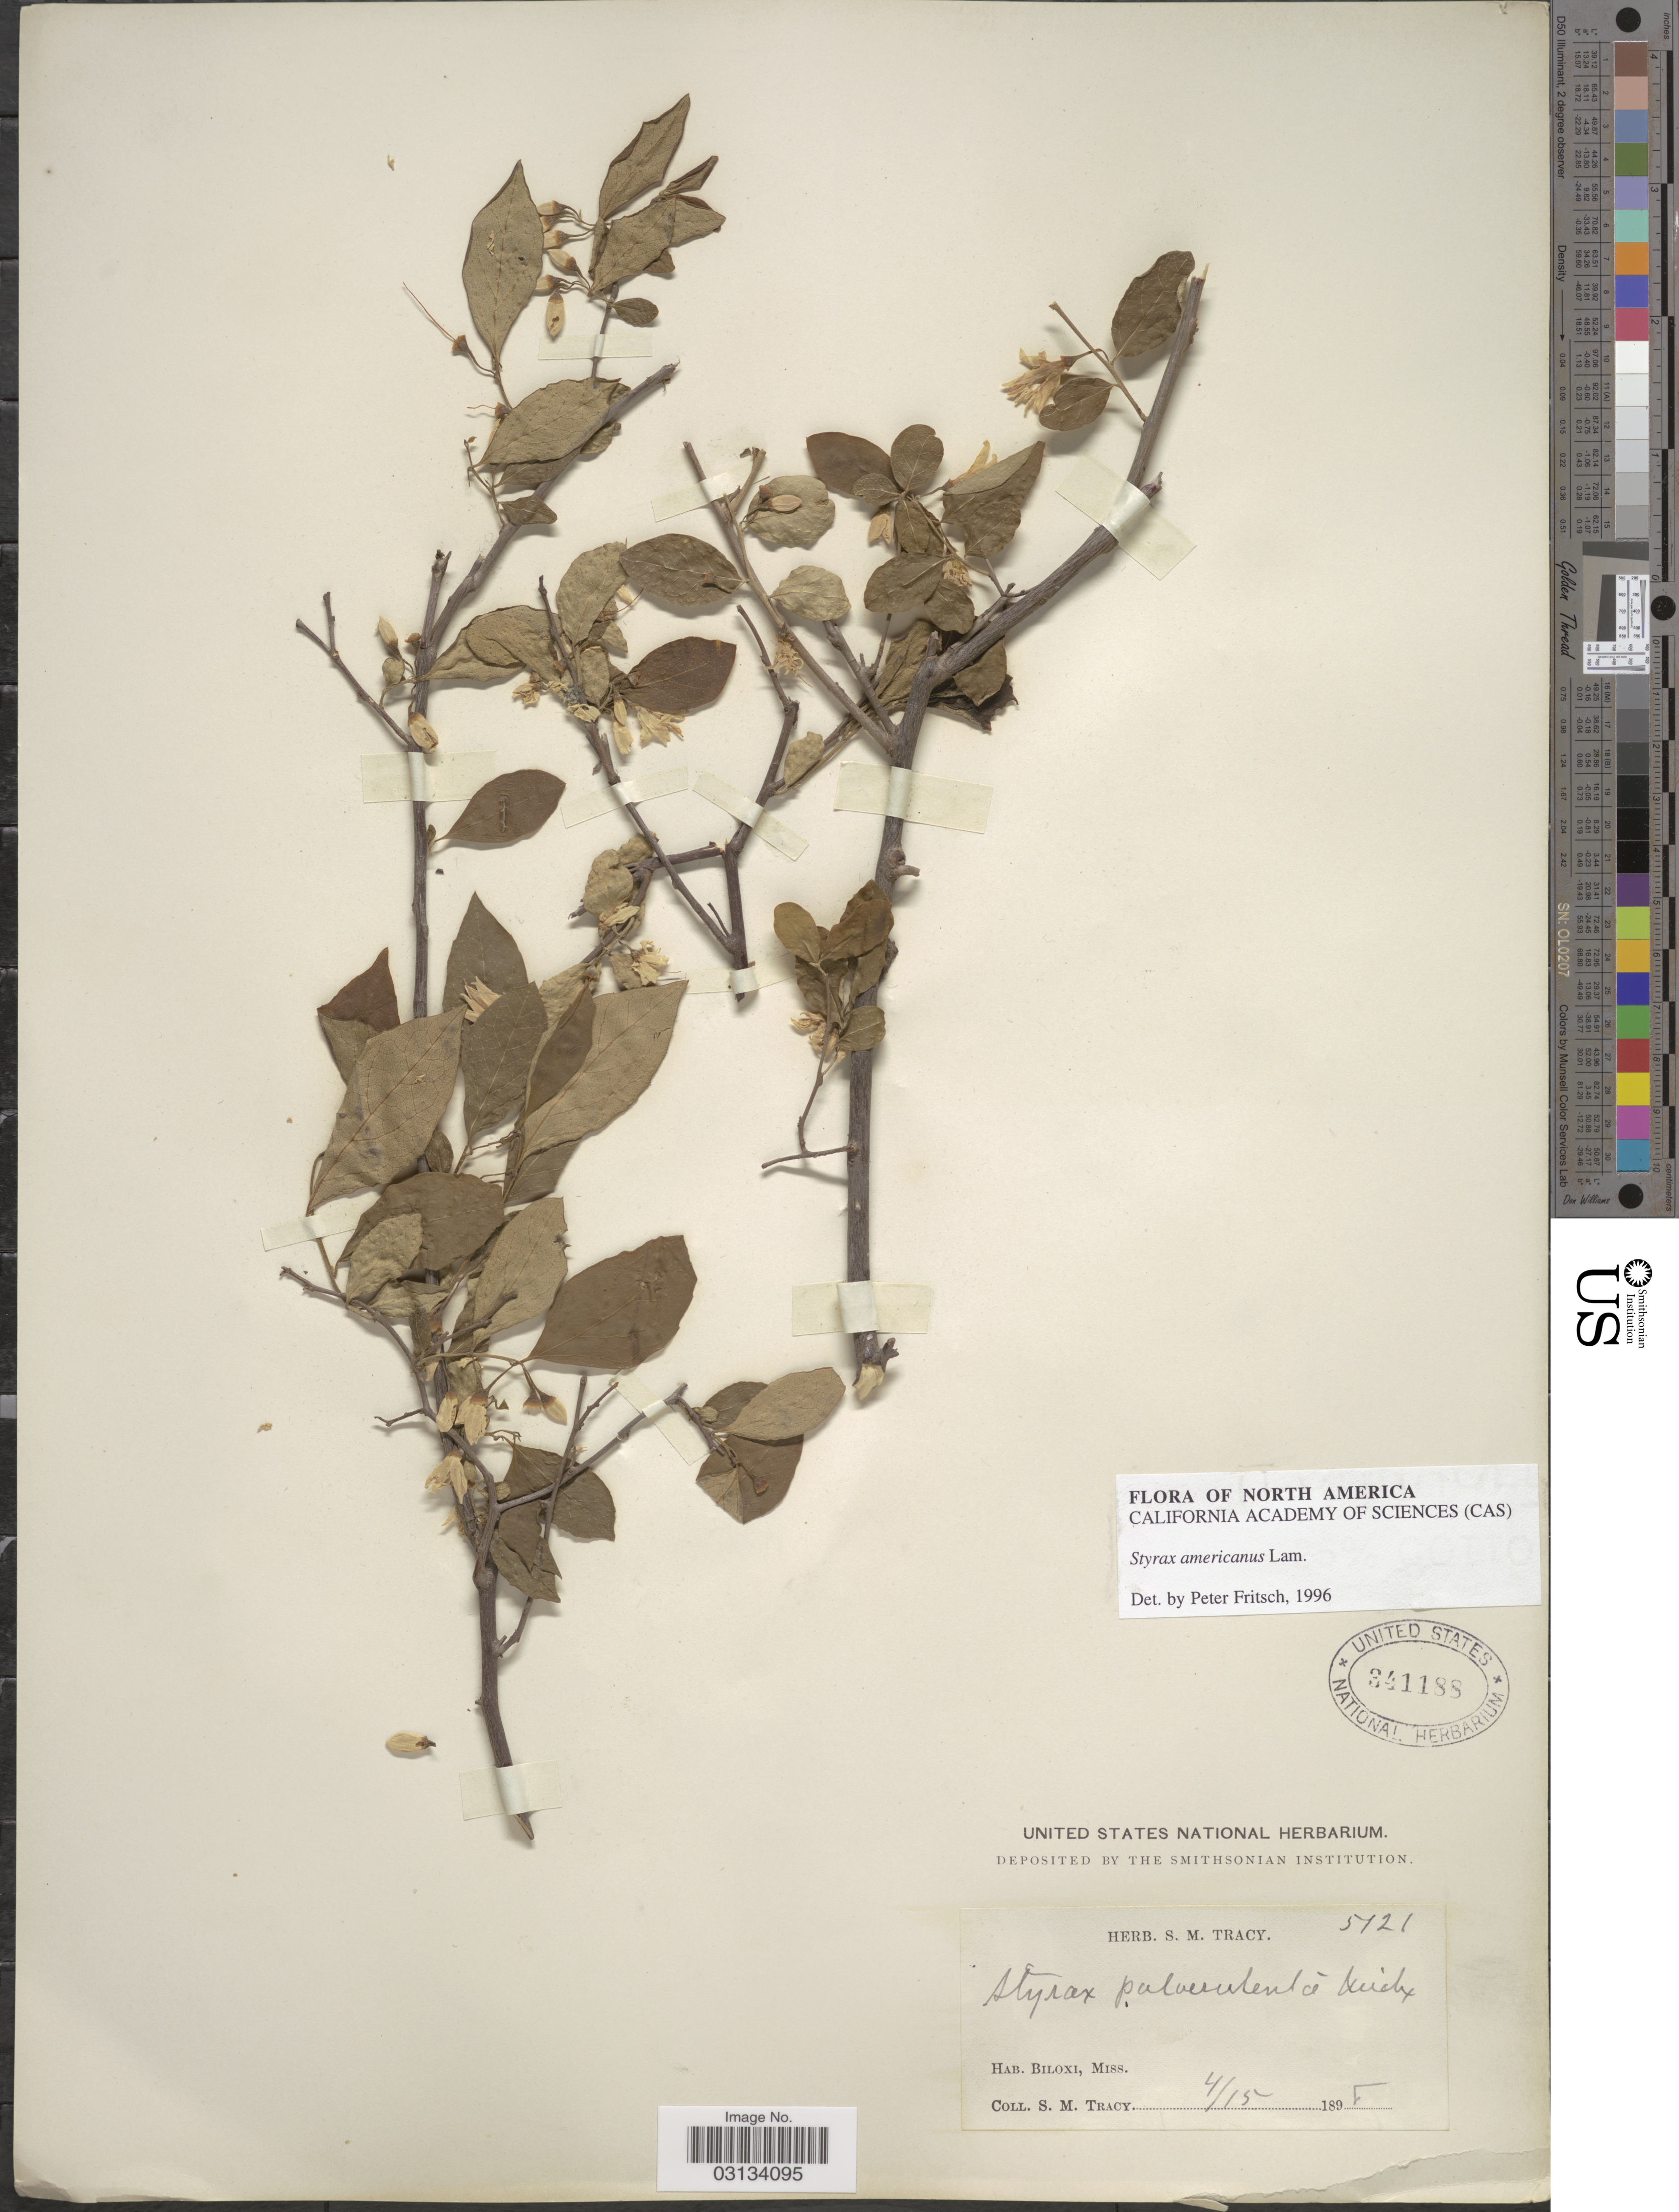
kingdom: Plantae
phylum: Tracheophyta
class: Magnoliopsida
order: Ericales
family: Styracaceae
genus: Styrax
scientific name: Styrax americanus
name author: Lam.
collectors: S. M. Tracy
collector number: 5121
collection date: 1898-04-15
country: United States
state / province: Mississippi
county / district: Harrison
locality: Biloxi, Miss.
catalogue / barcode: US 341188